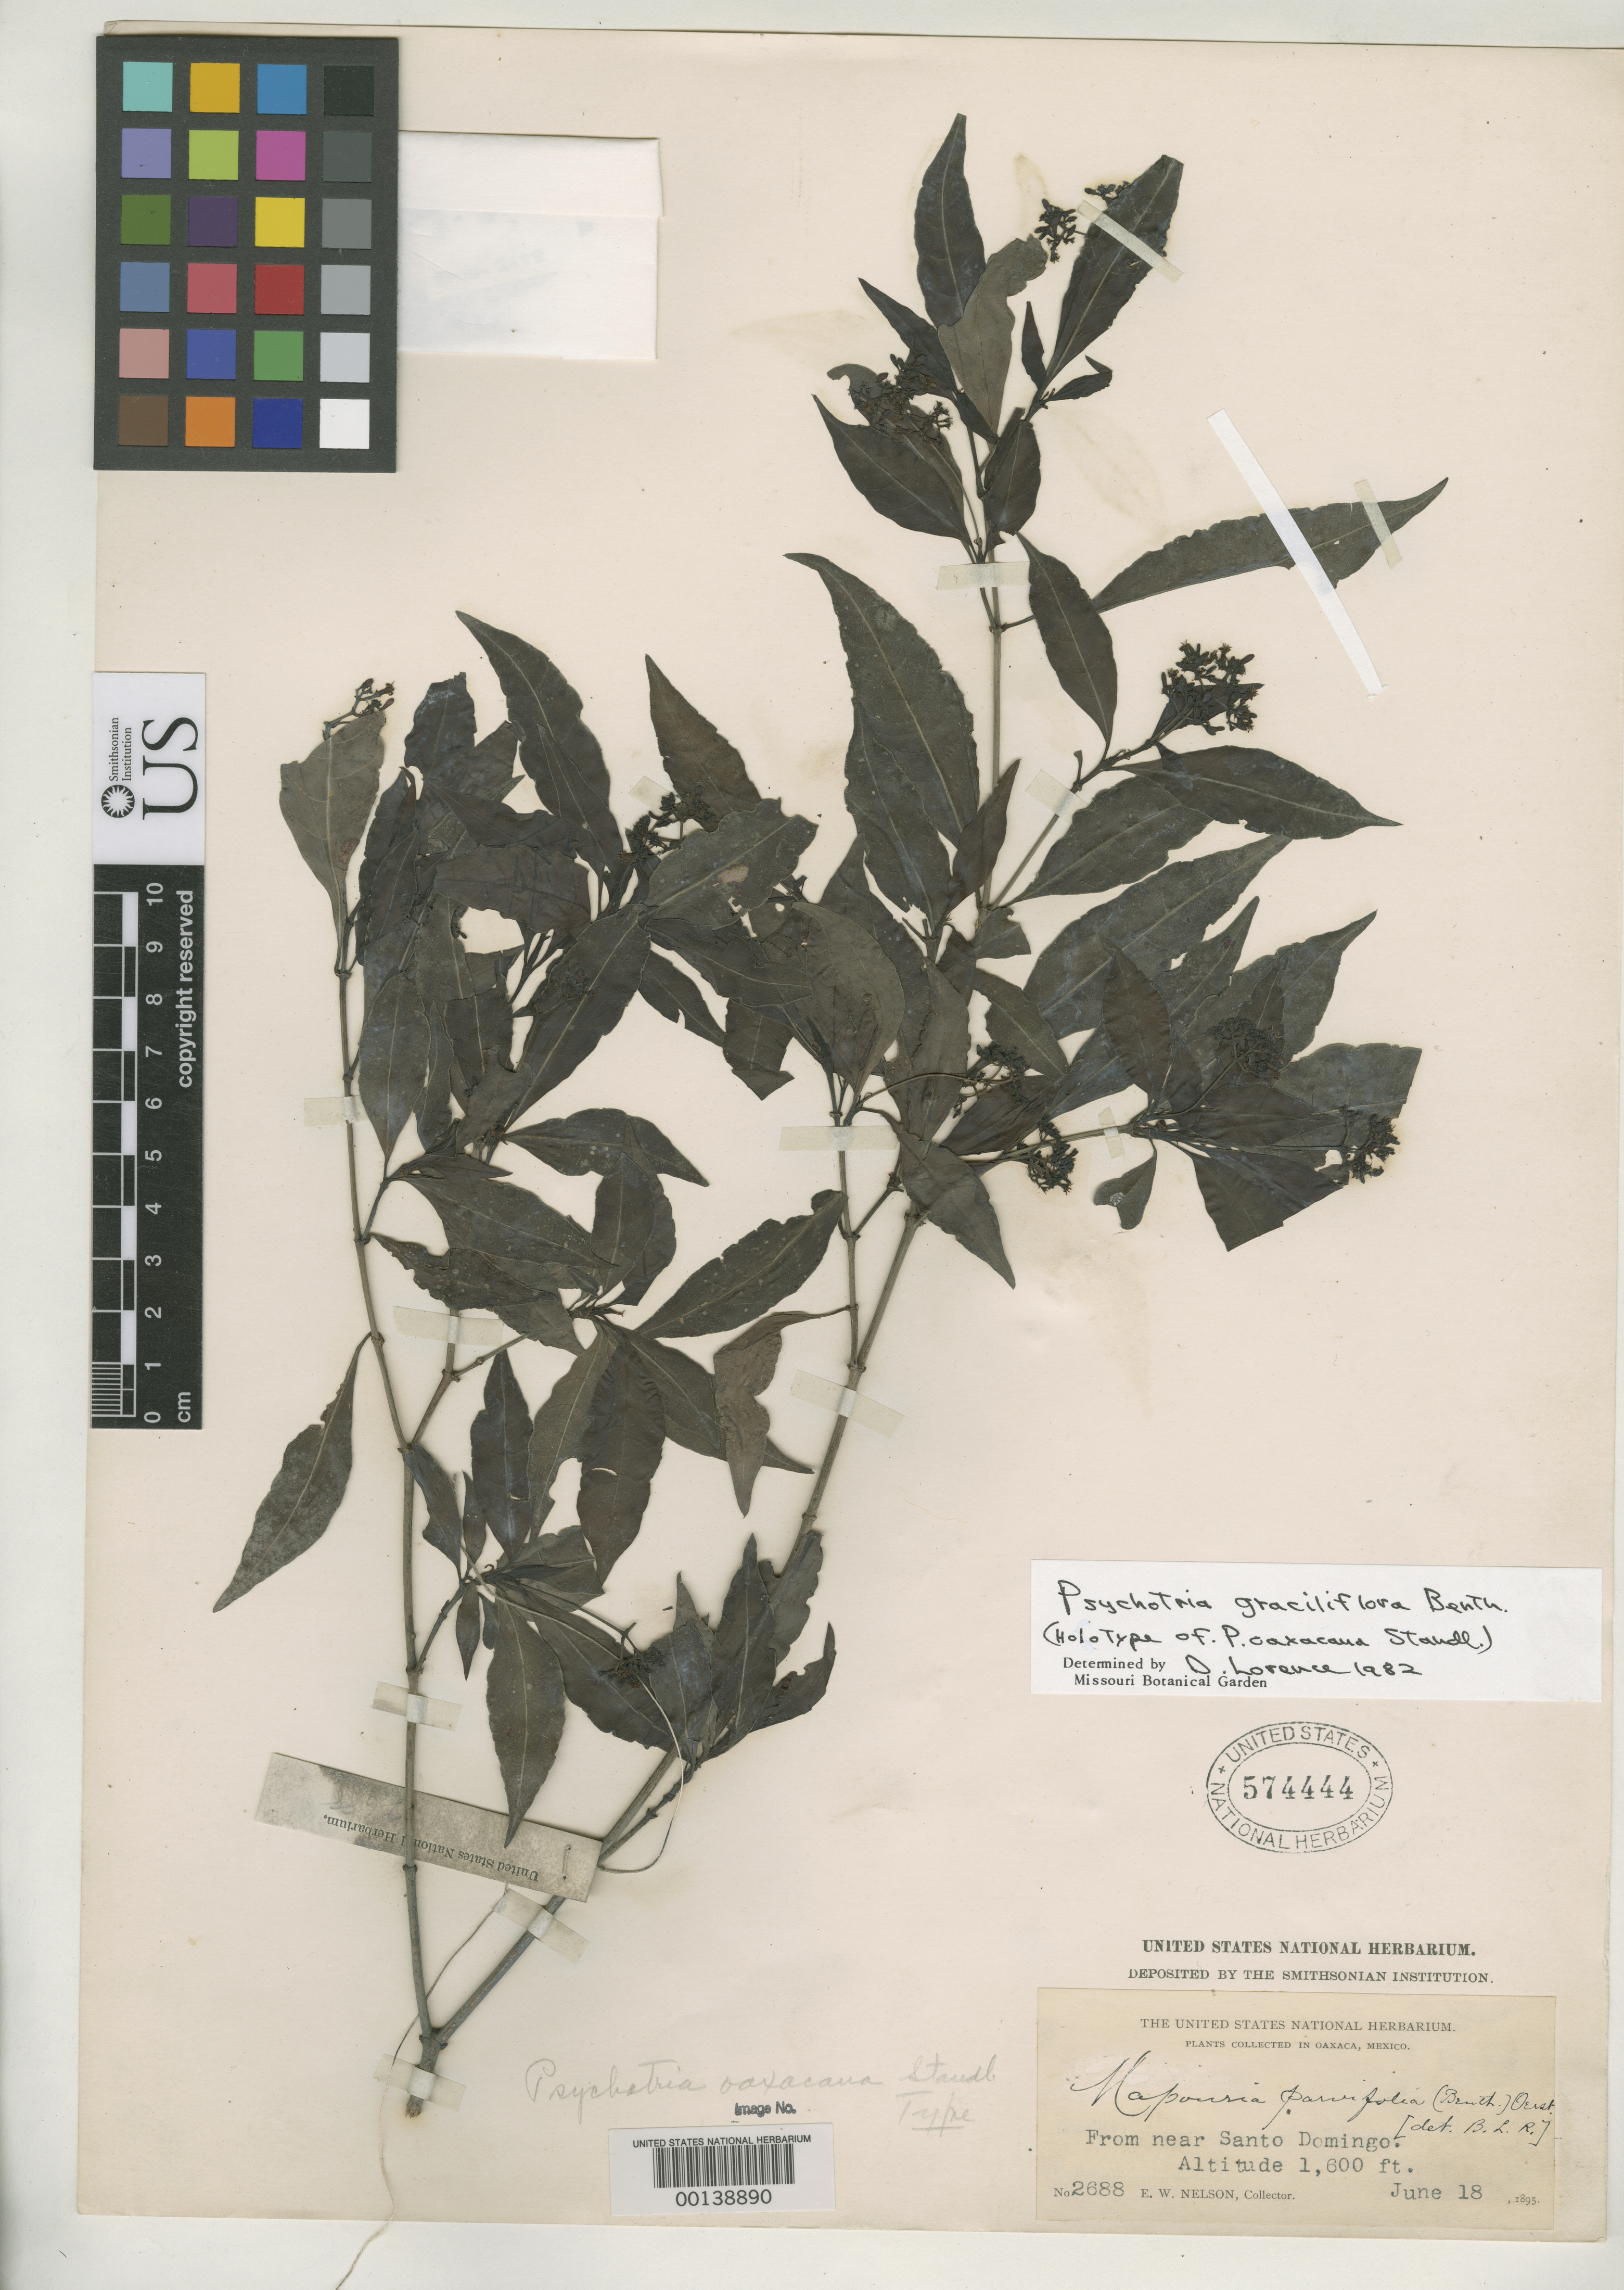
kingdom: Plantae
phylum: Tracheophyta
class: Magnoliopsida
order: Gentianales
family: Rubiaceae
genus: Psychotria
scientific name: Psychotria oaxacana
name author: Standl.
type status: Holotype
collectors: E. W. Nelson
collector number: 2688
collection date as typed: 18 Jun 1895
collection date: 1895-06-18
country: Mexico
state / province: Oaxaca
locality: Santo Domingo.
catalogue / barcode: US 574444